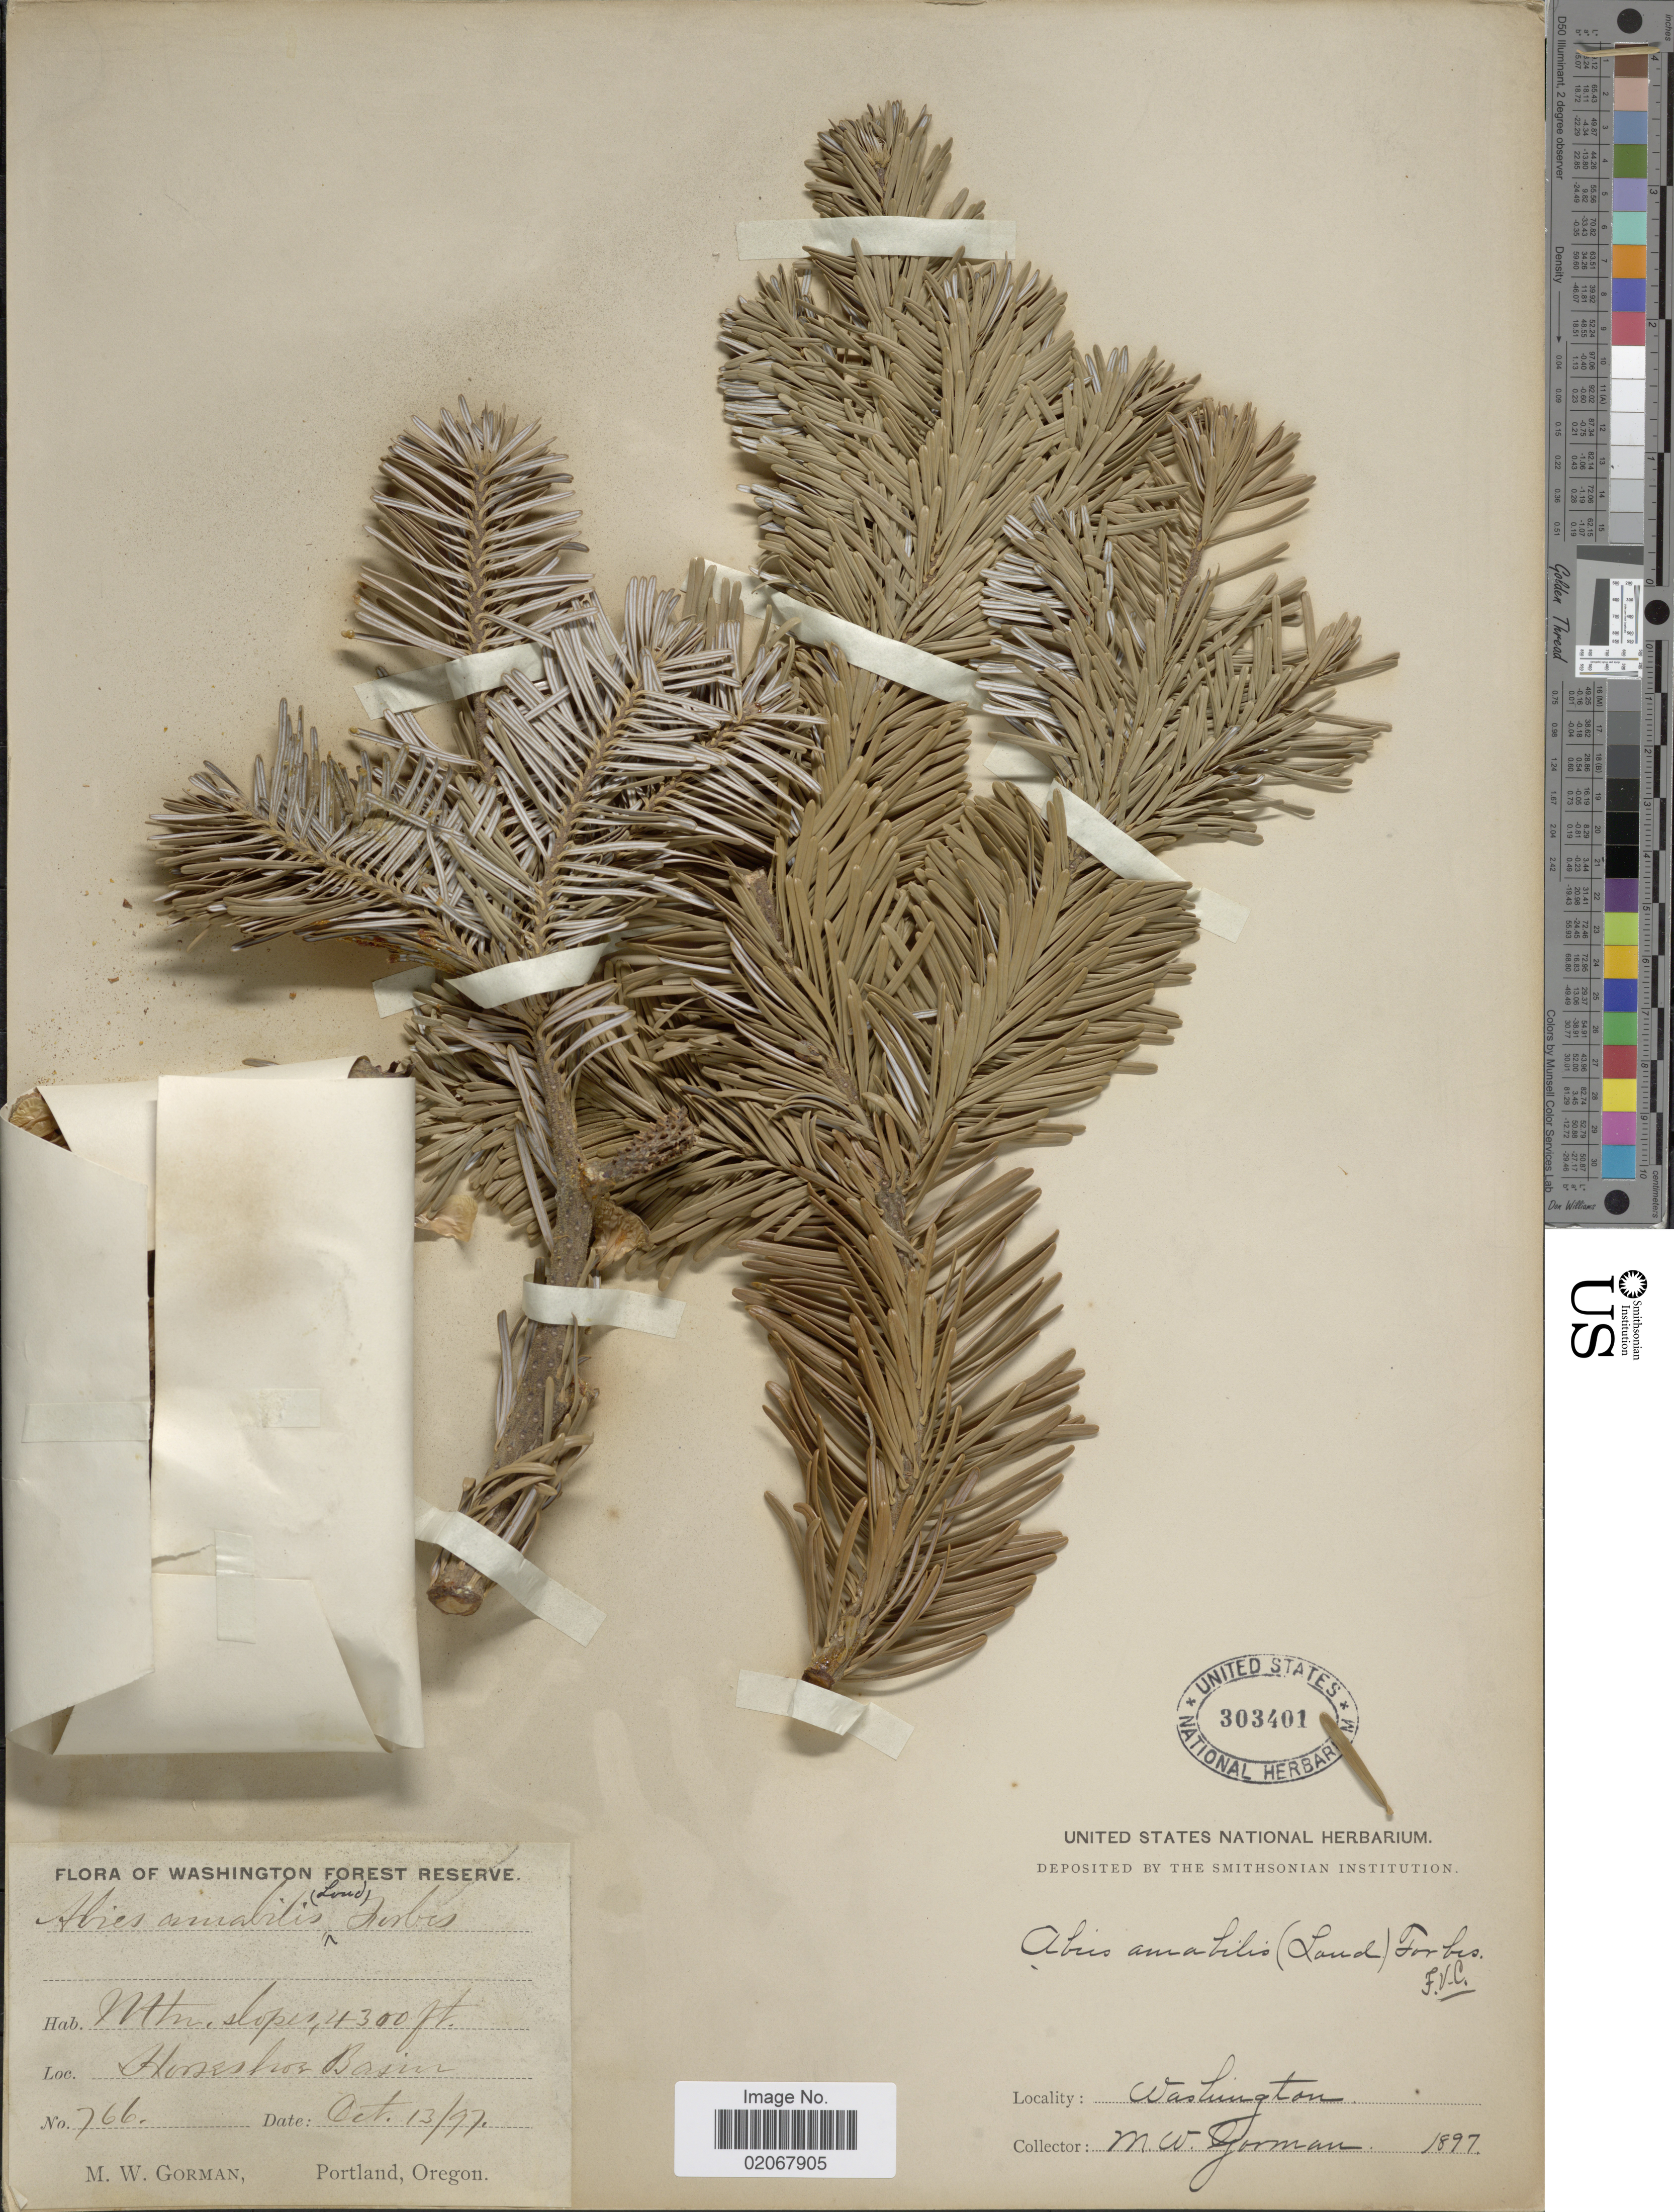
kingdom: Plantae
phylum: Tracheophyta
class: Pinopsida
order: Pinales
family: Pinaceae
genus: Abies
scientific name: Abies amabilis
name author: Douglas ex J. Forbes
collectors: M. W. Gorman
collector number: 766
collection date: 1897-10-13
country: United States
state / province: Washington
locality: Mtn. slopes. Horseshore Basin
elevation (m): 1311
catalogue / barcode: US 303401